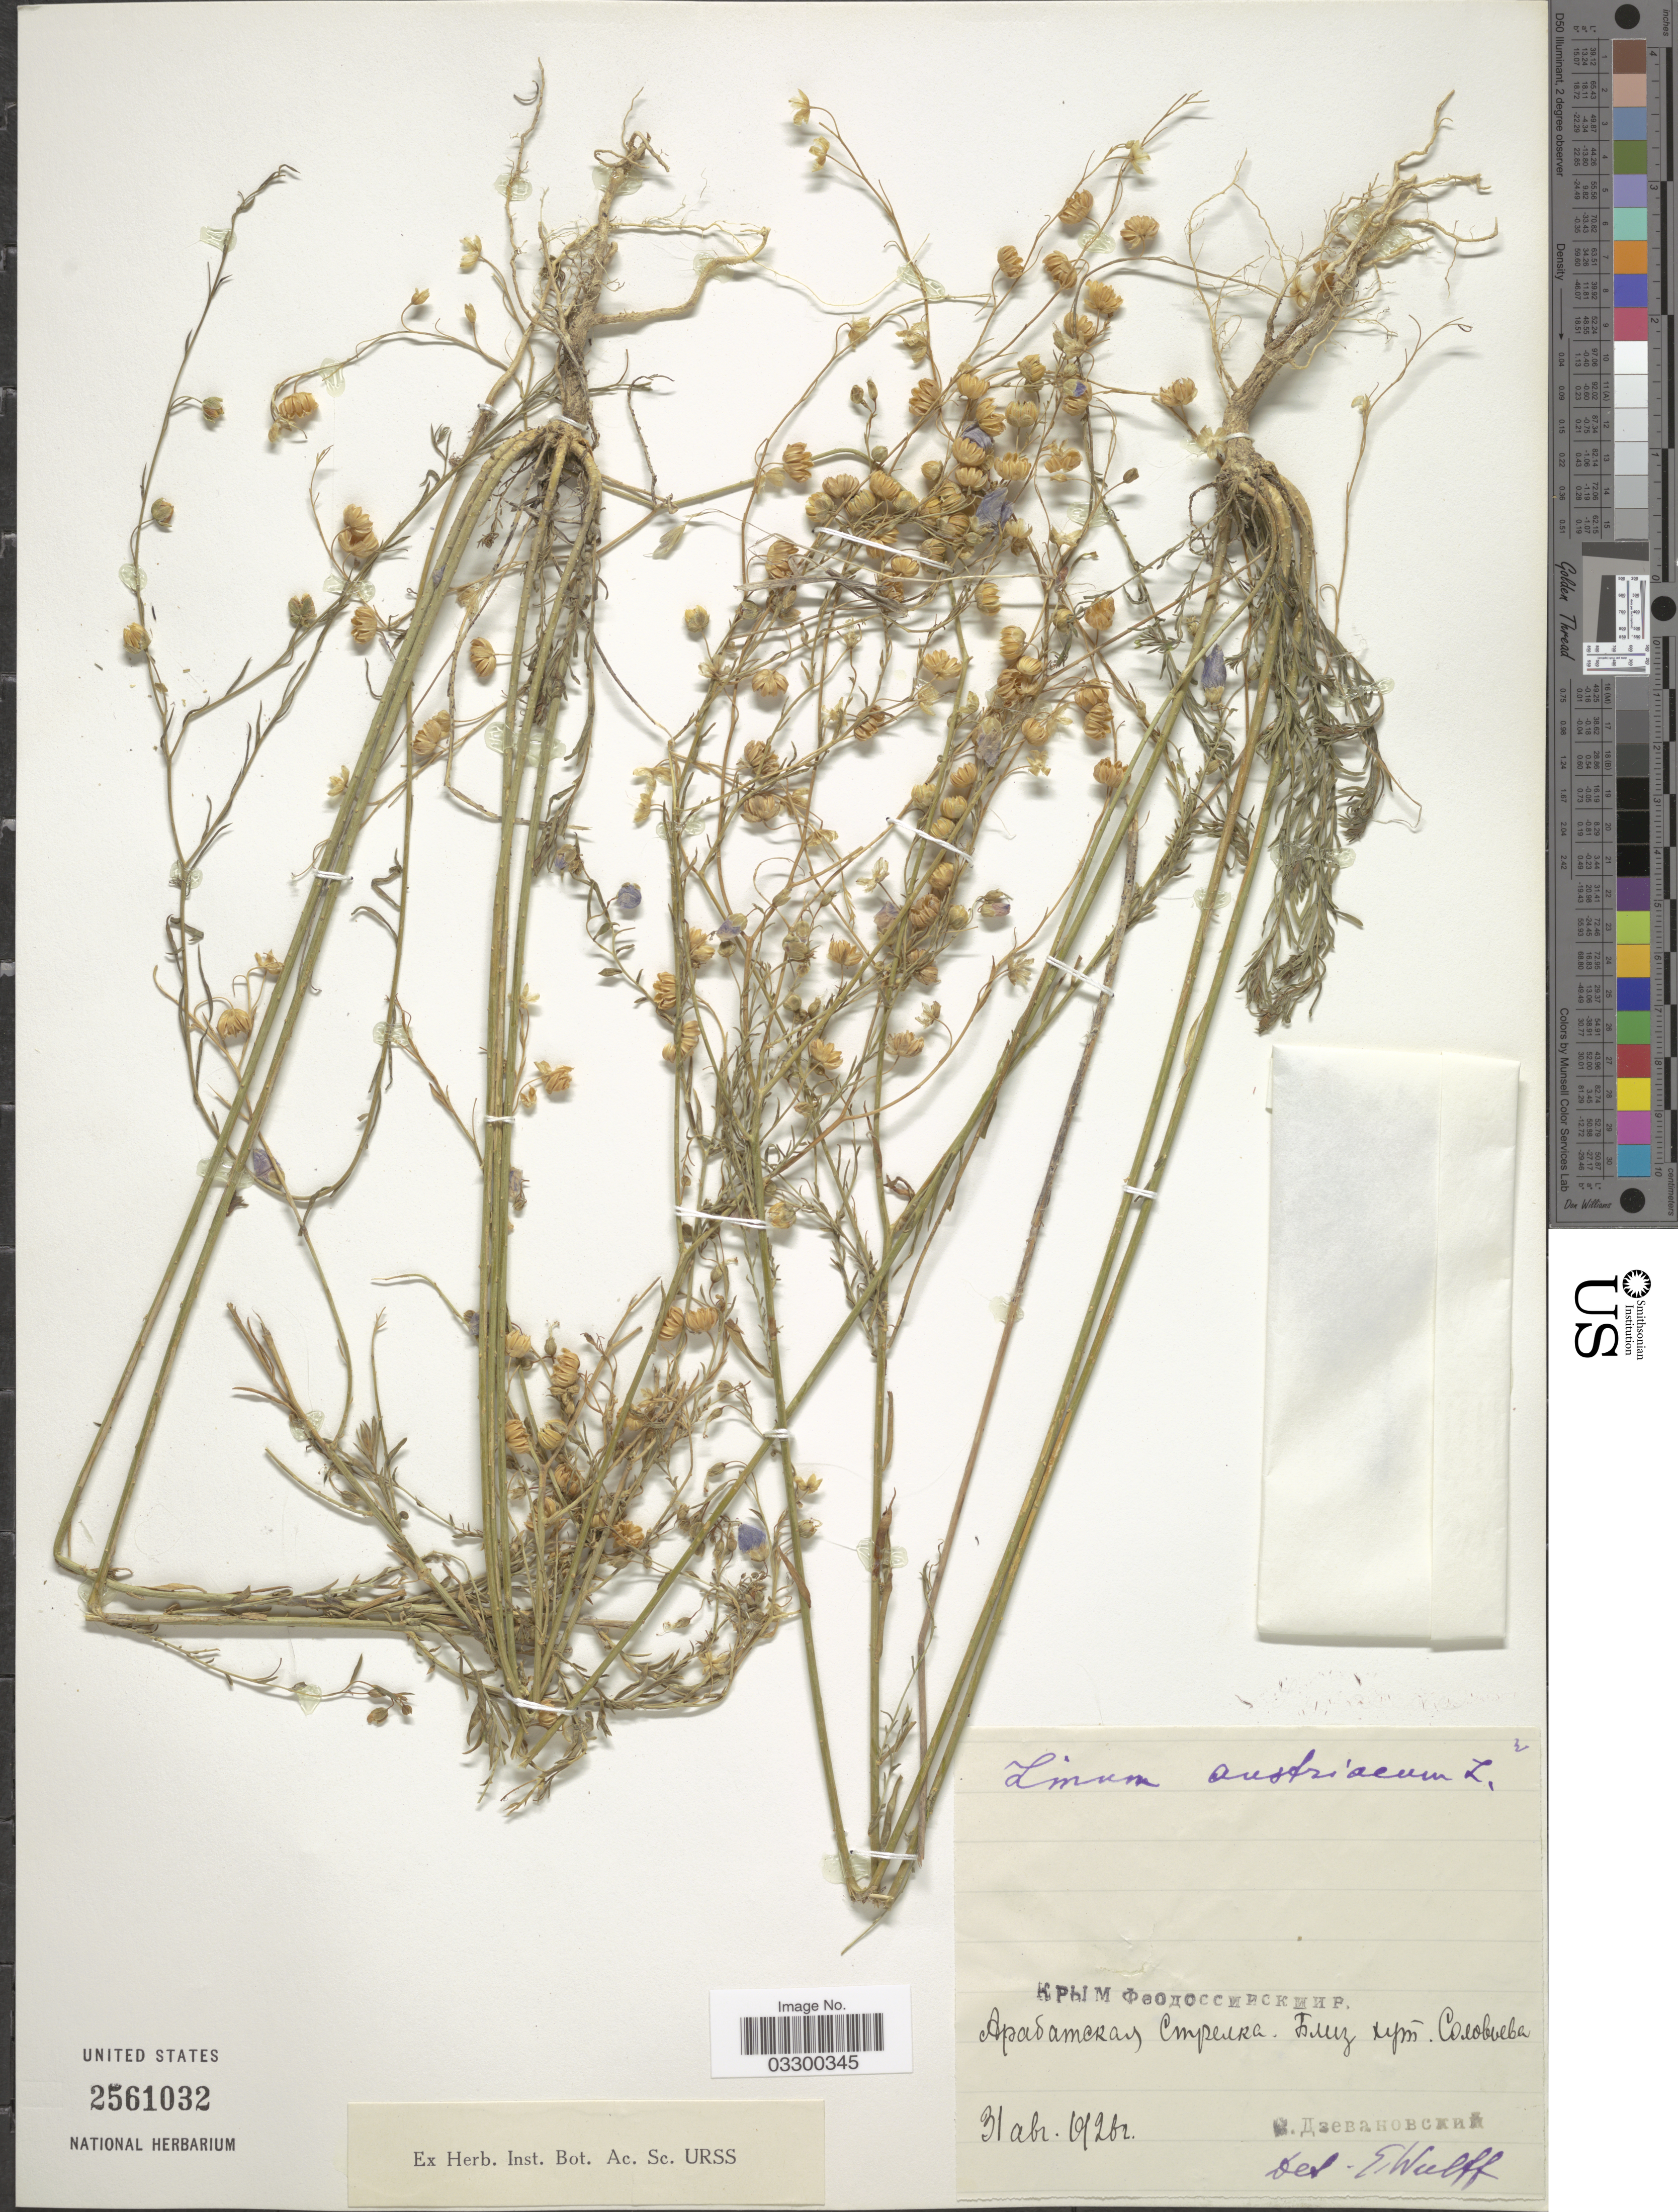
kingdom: Plantae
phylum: Tracheophyta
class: Magnoliopsida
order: Malpighiales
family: Linaceae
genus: Linum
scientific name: Linum austriacum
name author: L.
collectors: Dzevanovskiy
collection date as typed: Transcribed d/m/y: 31/4/1926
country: Ukraine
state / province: Crimea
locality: Arbatskaya Strelka, vicinity of village Solovev.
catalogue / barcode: US 2561032